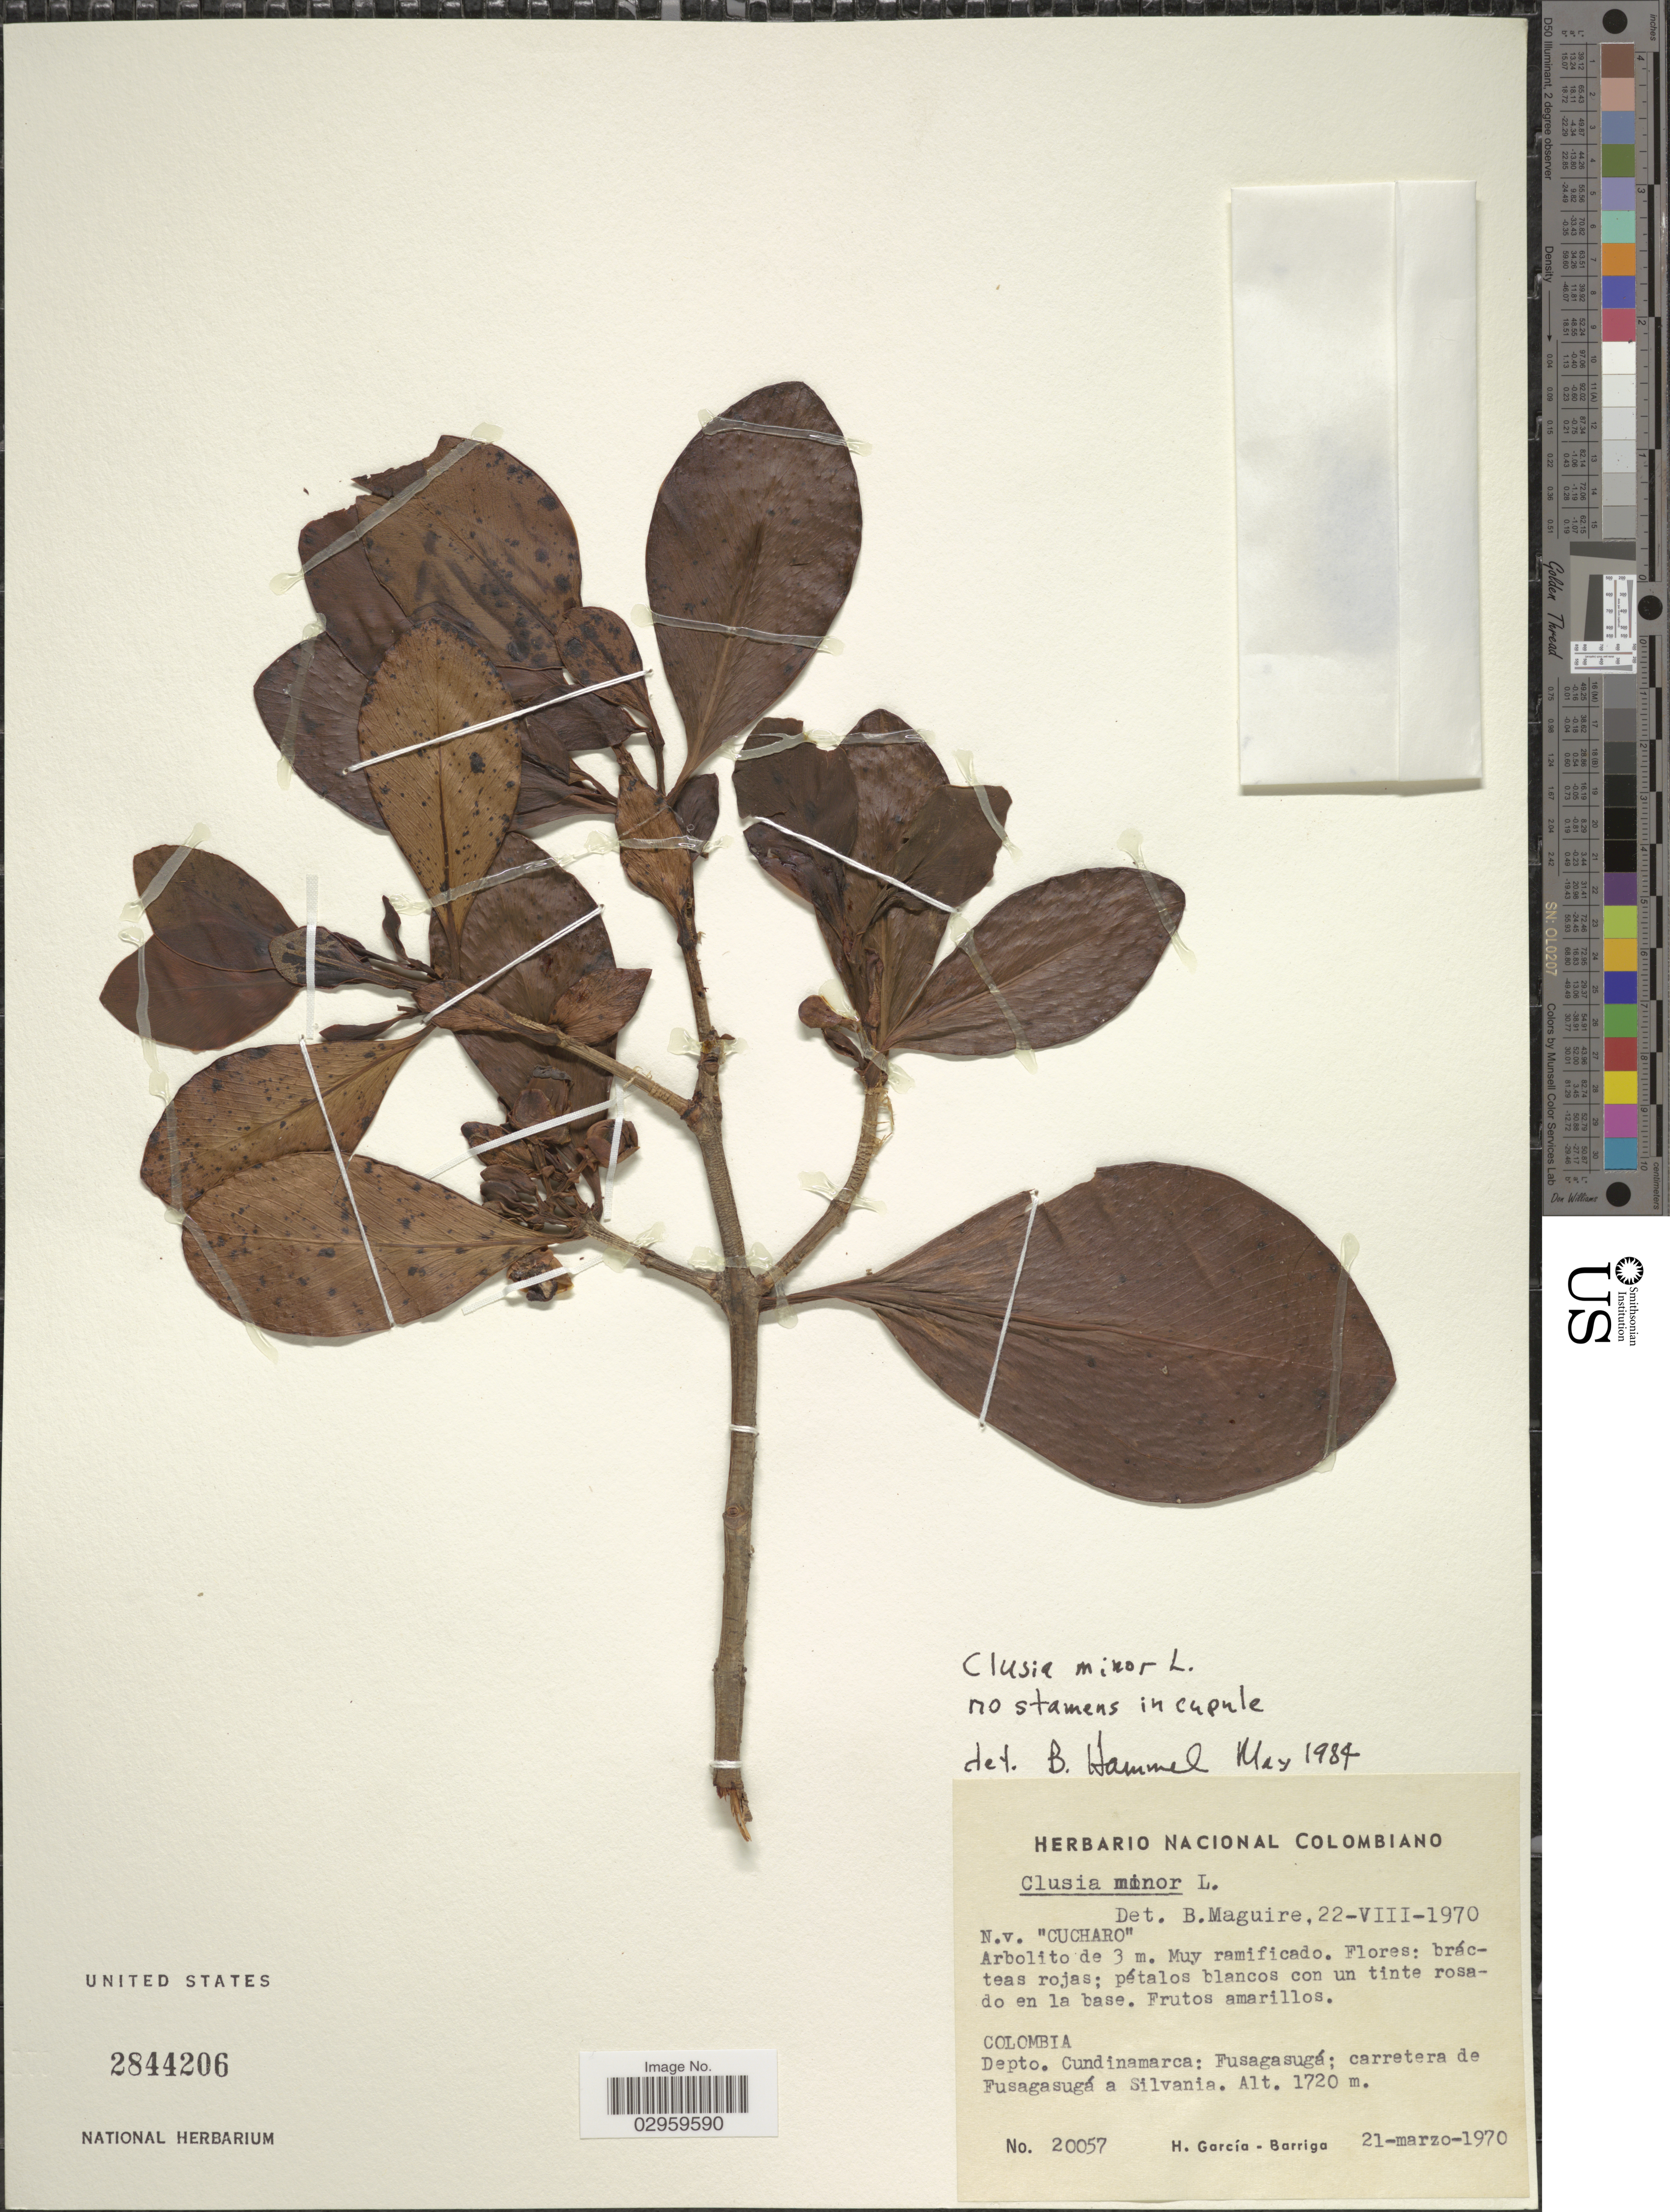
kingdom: Plantae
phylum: Tracheophyta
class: Magnoliopsida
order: Malpighiales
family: Clusiaceae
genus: Clusia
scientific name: Clusia minor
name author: L.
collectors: H. García Barriga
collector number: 20057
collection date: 1970-03-21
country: Colombia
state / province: Cundinamarca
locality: Depto. Cundinamarca: Fusagasugá; carretera de Fusagasugá a Silvania.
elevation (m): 1720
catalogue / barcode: US 2844206